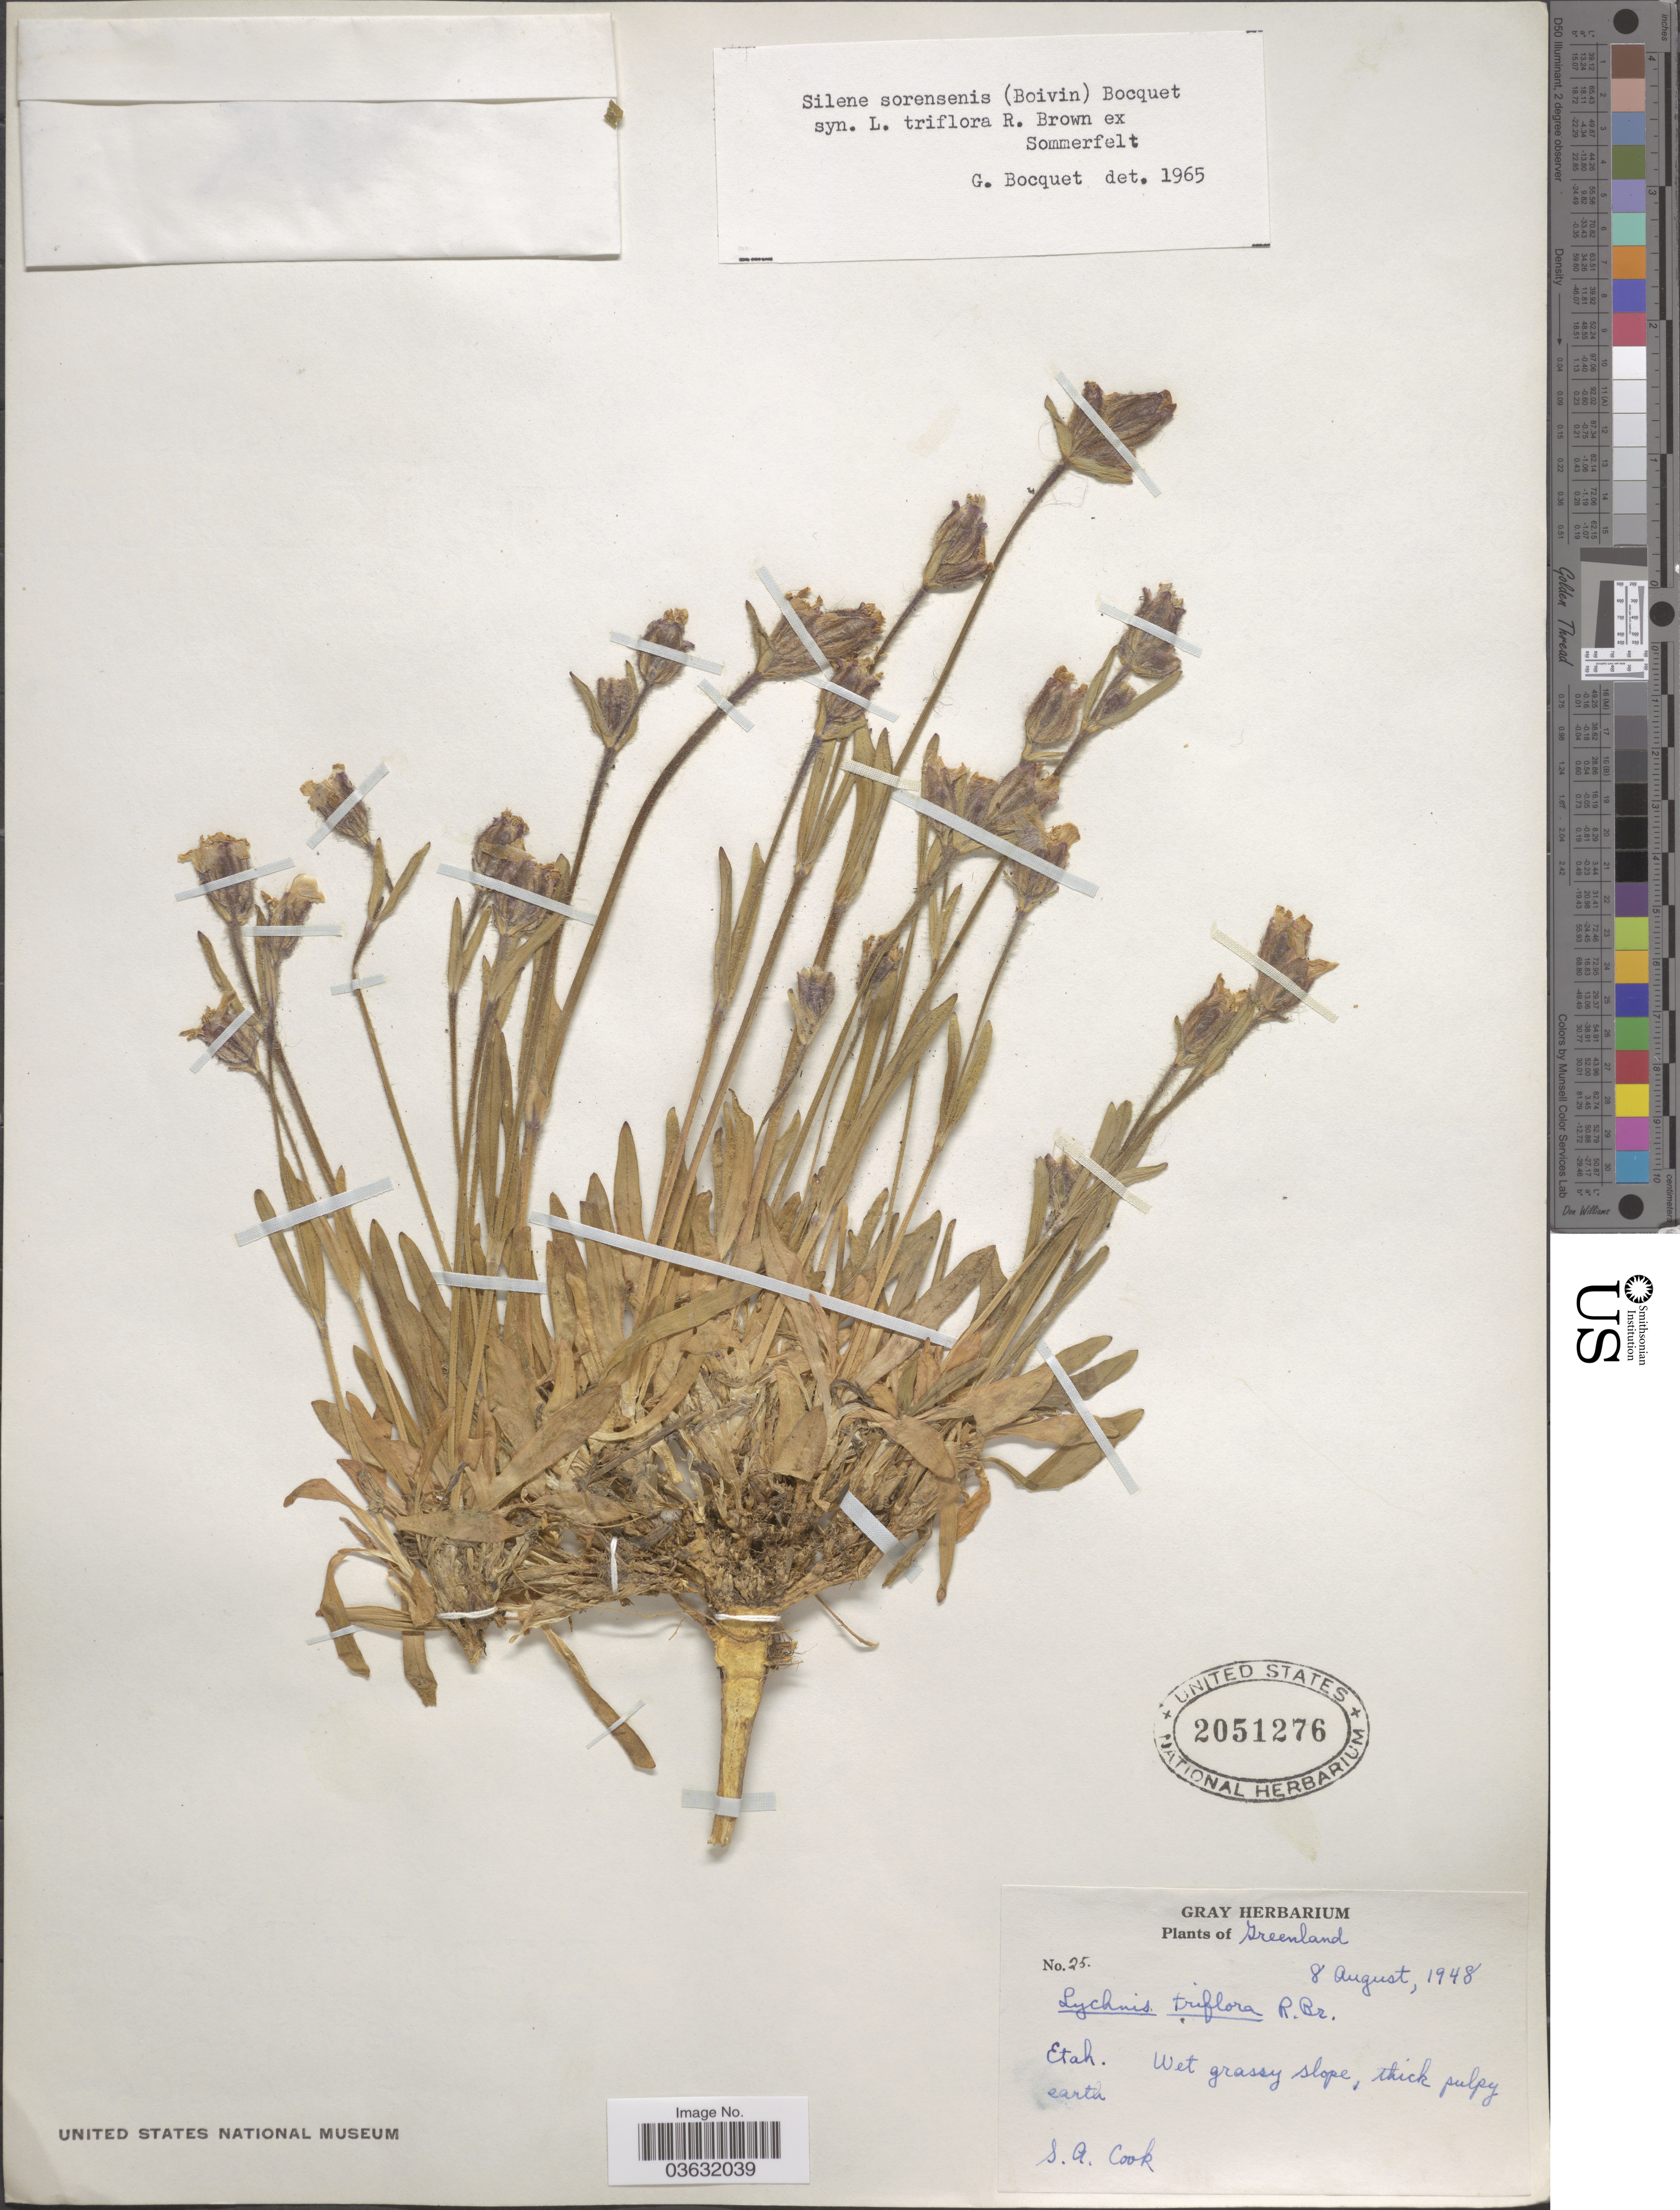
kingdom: Plantae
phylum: Tracheophyta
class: Magnoliopsida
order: Caryophyllales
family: Caryophyllaceae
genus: Silene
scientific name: Silene sorensenis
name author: (B. Boivin) Bocquet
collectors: S. A. Cook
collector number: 25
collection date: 1948-08-08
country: Greenland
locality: Etah.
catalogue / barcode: US 2051276